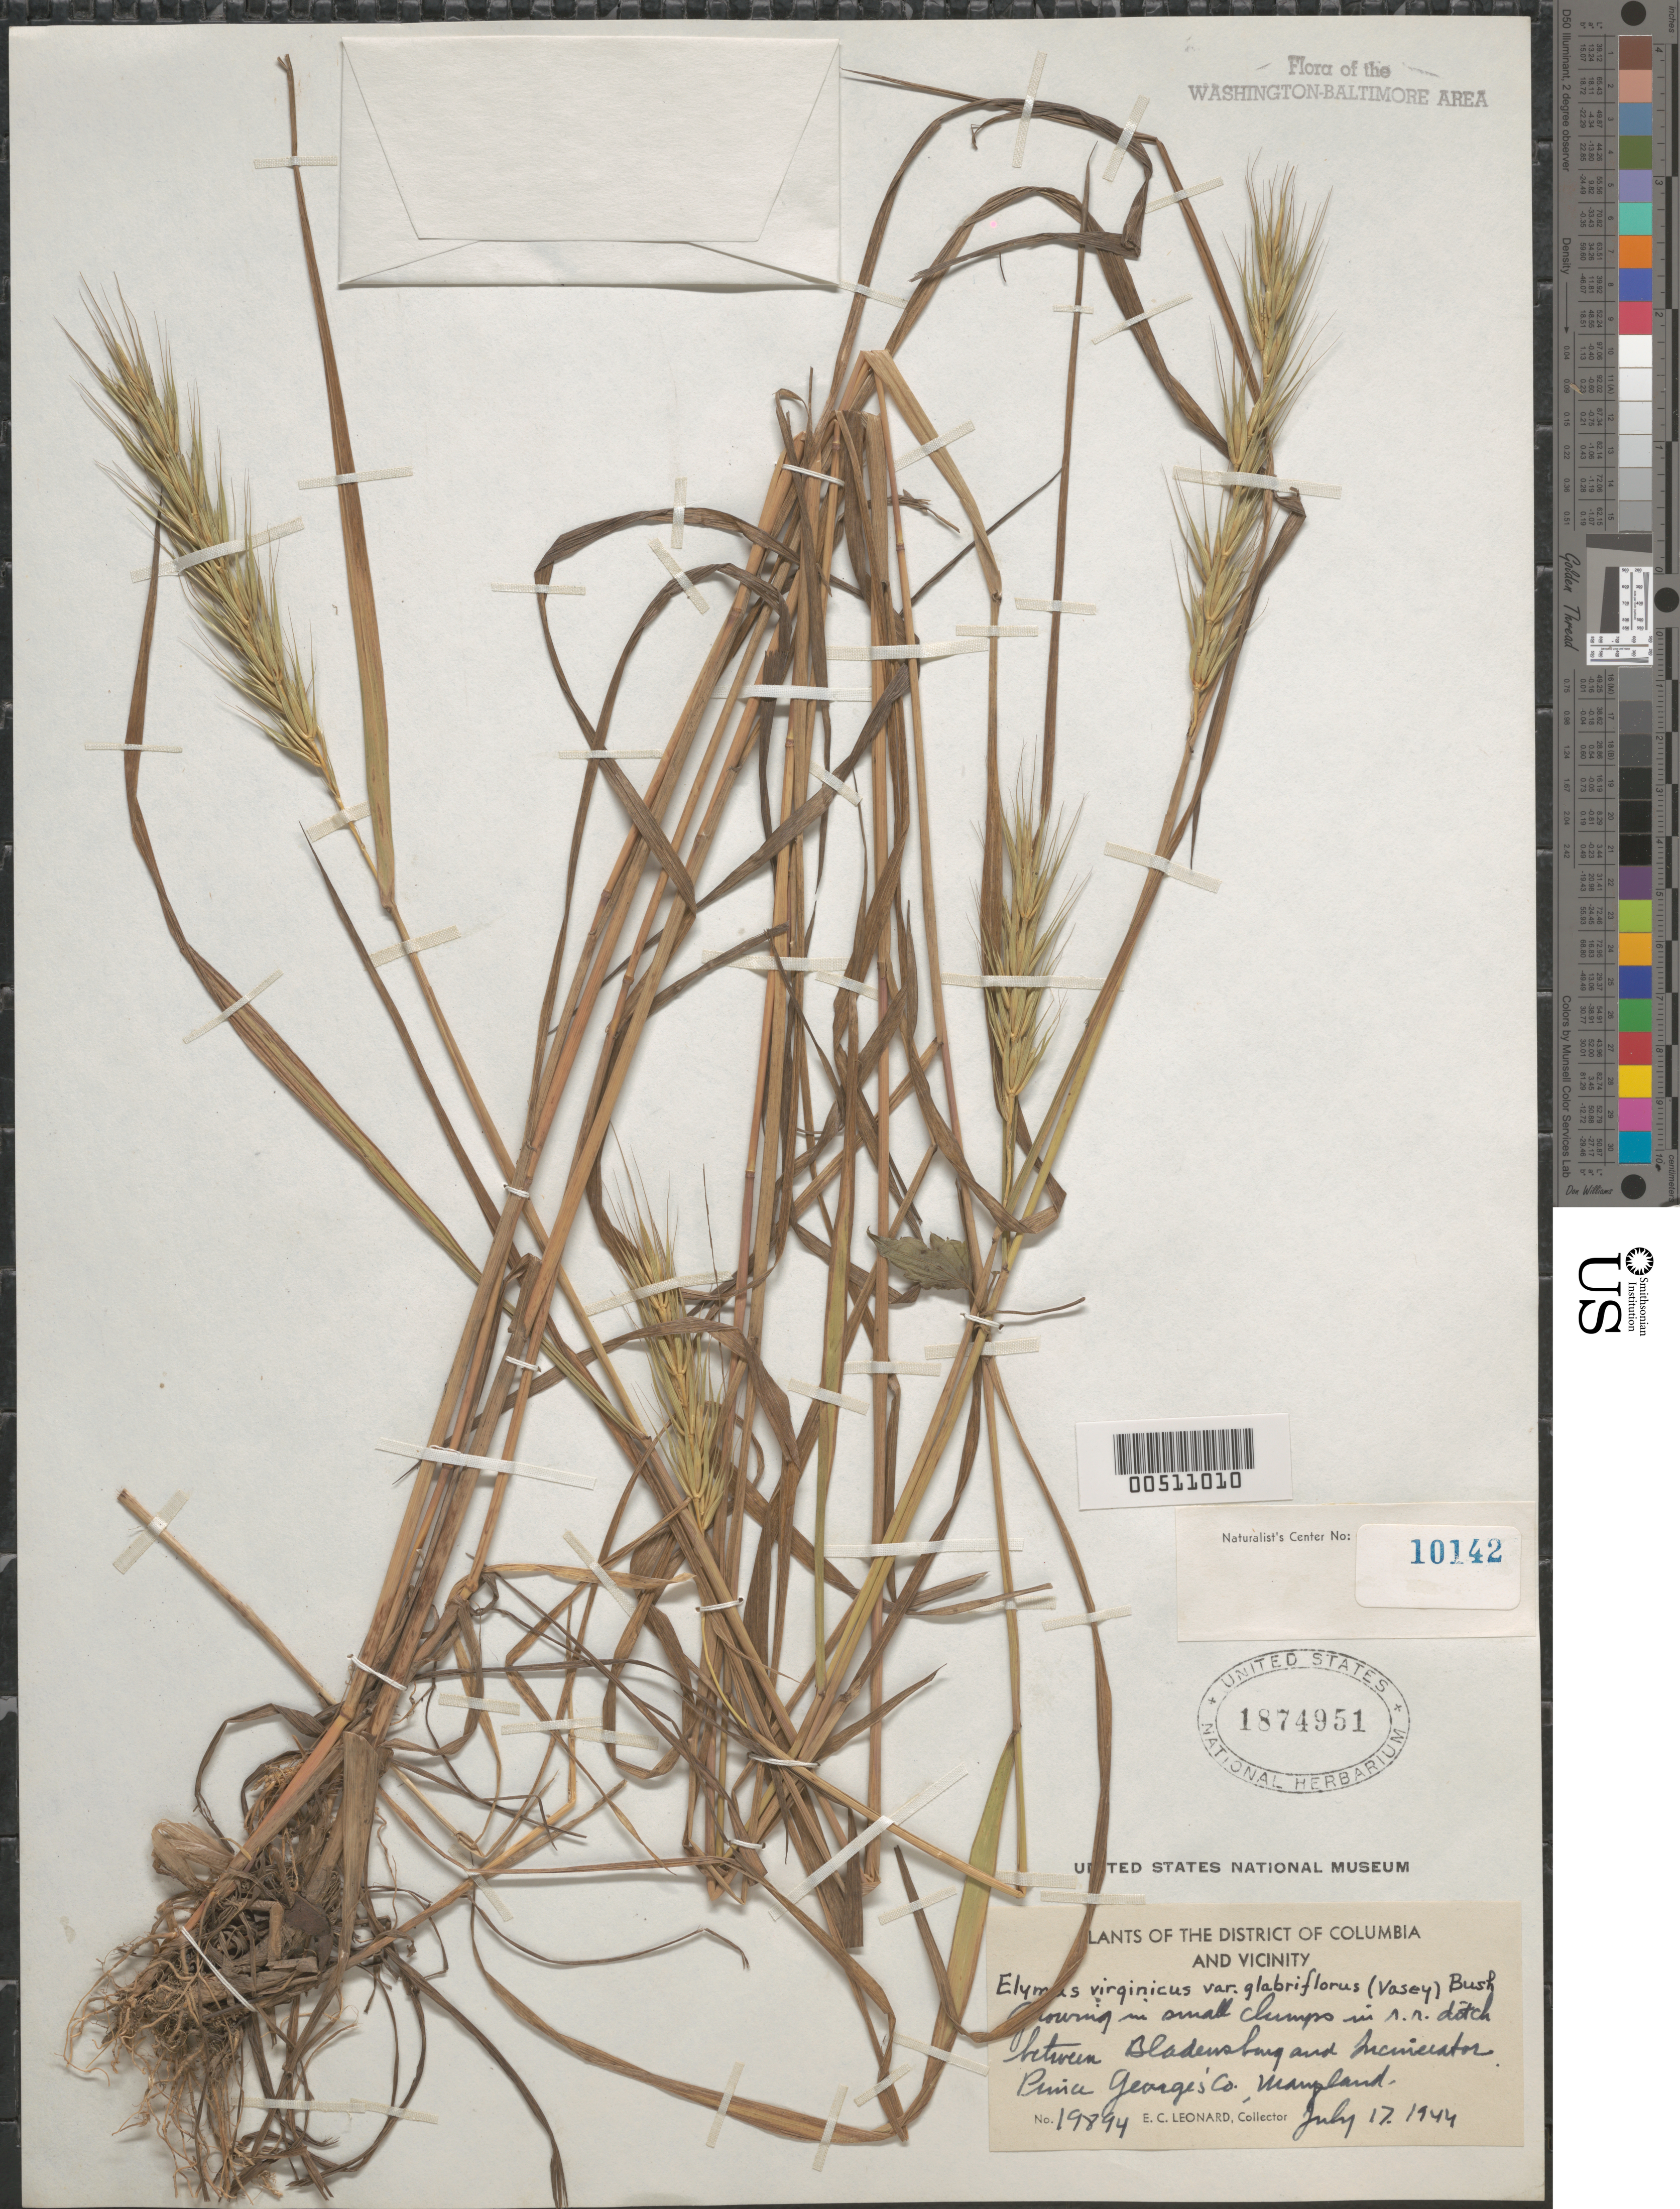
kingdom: Plantae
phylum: Tracheophyta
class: Liliopsida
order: Poales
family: Poaceae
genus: Elymus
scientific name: Elymus virginicus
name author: L.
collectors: E. C. Leonard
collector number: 19894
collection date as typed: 17 Jul 1944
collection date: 1944-07-17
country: United States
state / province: Maryland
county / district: Prince George's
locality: In railroad ditch between Bladensburg and Incinerator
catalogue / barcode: US 1874951